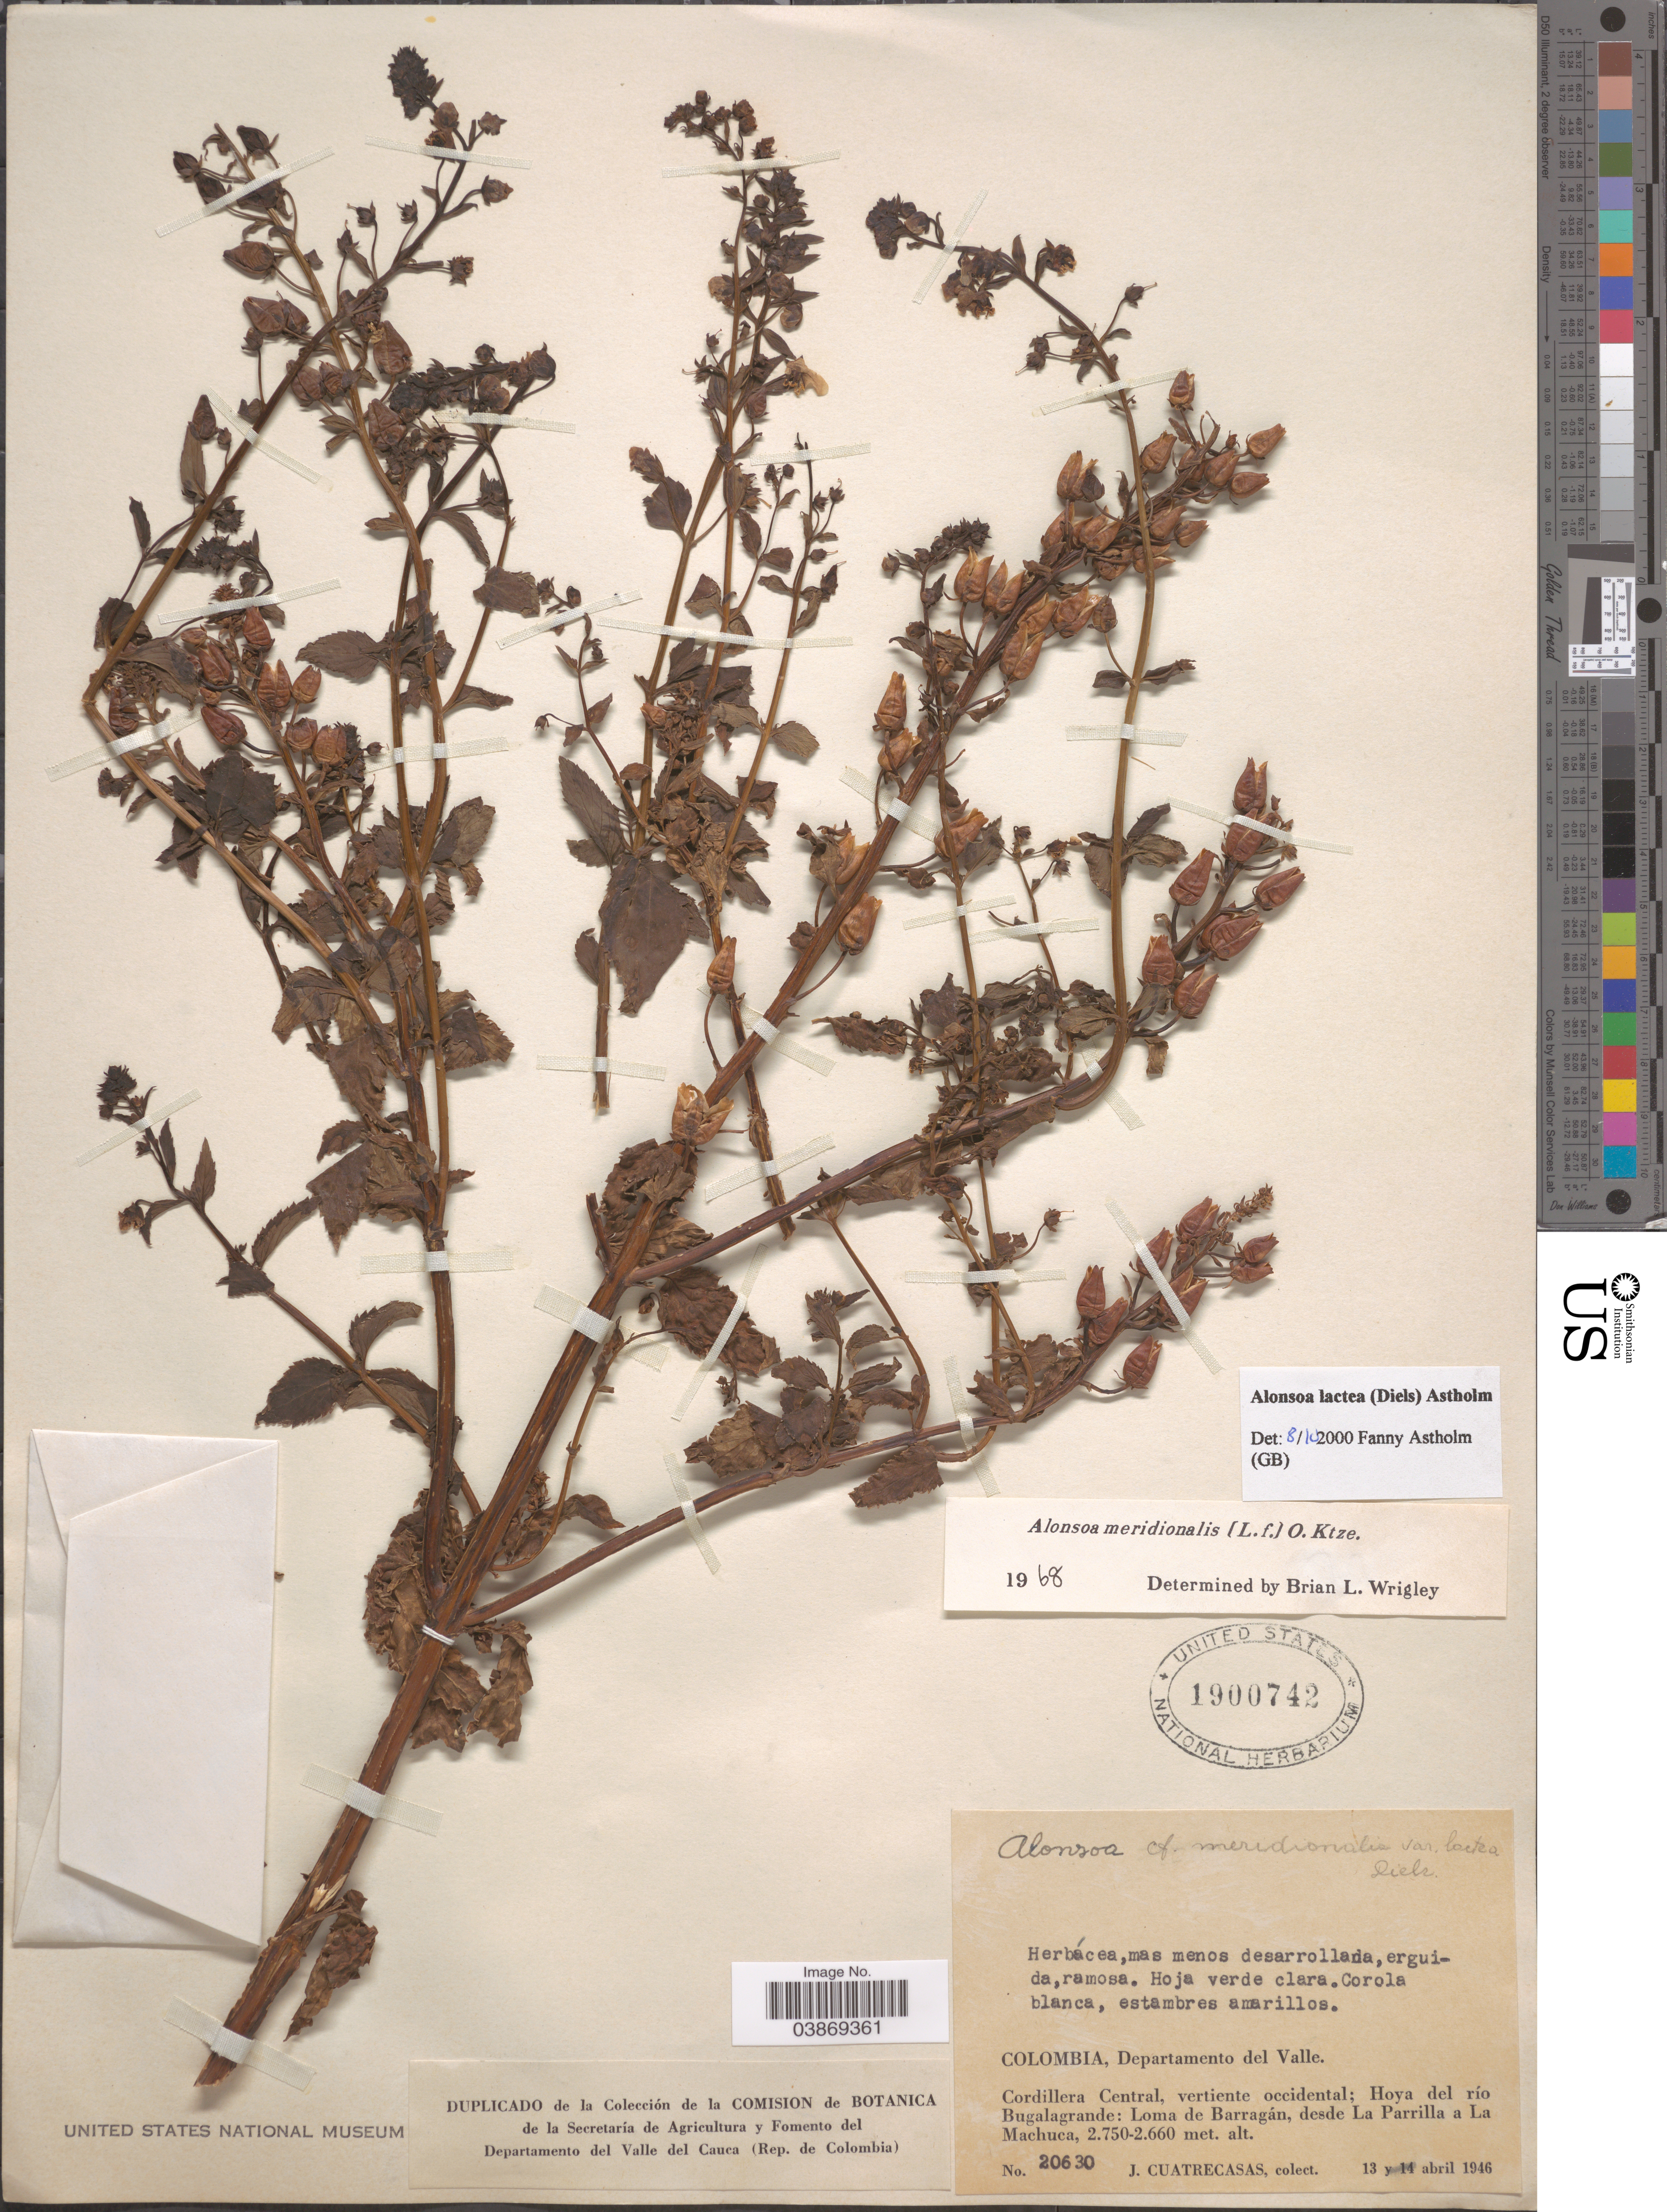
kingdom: Plantae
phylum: Tracheophyta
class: Magnoliopsida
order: Lamiales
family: Scrophulariaceae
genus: Alonsoa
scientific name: Alonsoa lactea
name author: Astholm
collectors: J. Cuatrecasas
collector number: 20630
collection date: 1946-04-13/1946-04-14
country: Colombia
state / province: Valle del Cauca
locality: Departamento del Valle. Cordillera Central, vertiente occidental; Hoya del río Bugalagrande: Loma de Barragán, desde La Parrilla a La Machuca.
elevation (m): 2660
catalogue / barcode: US 1900742